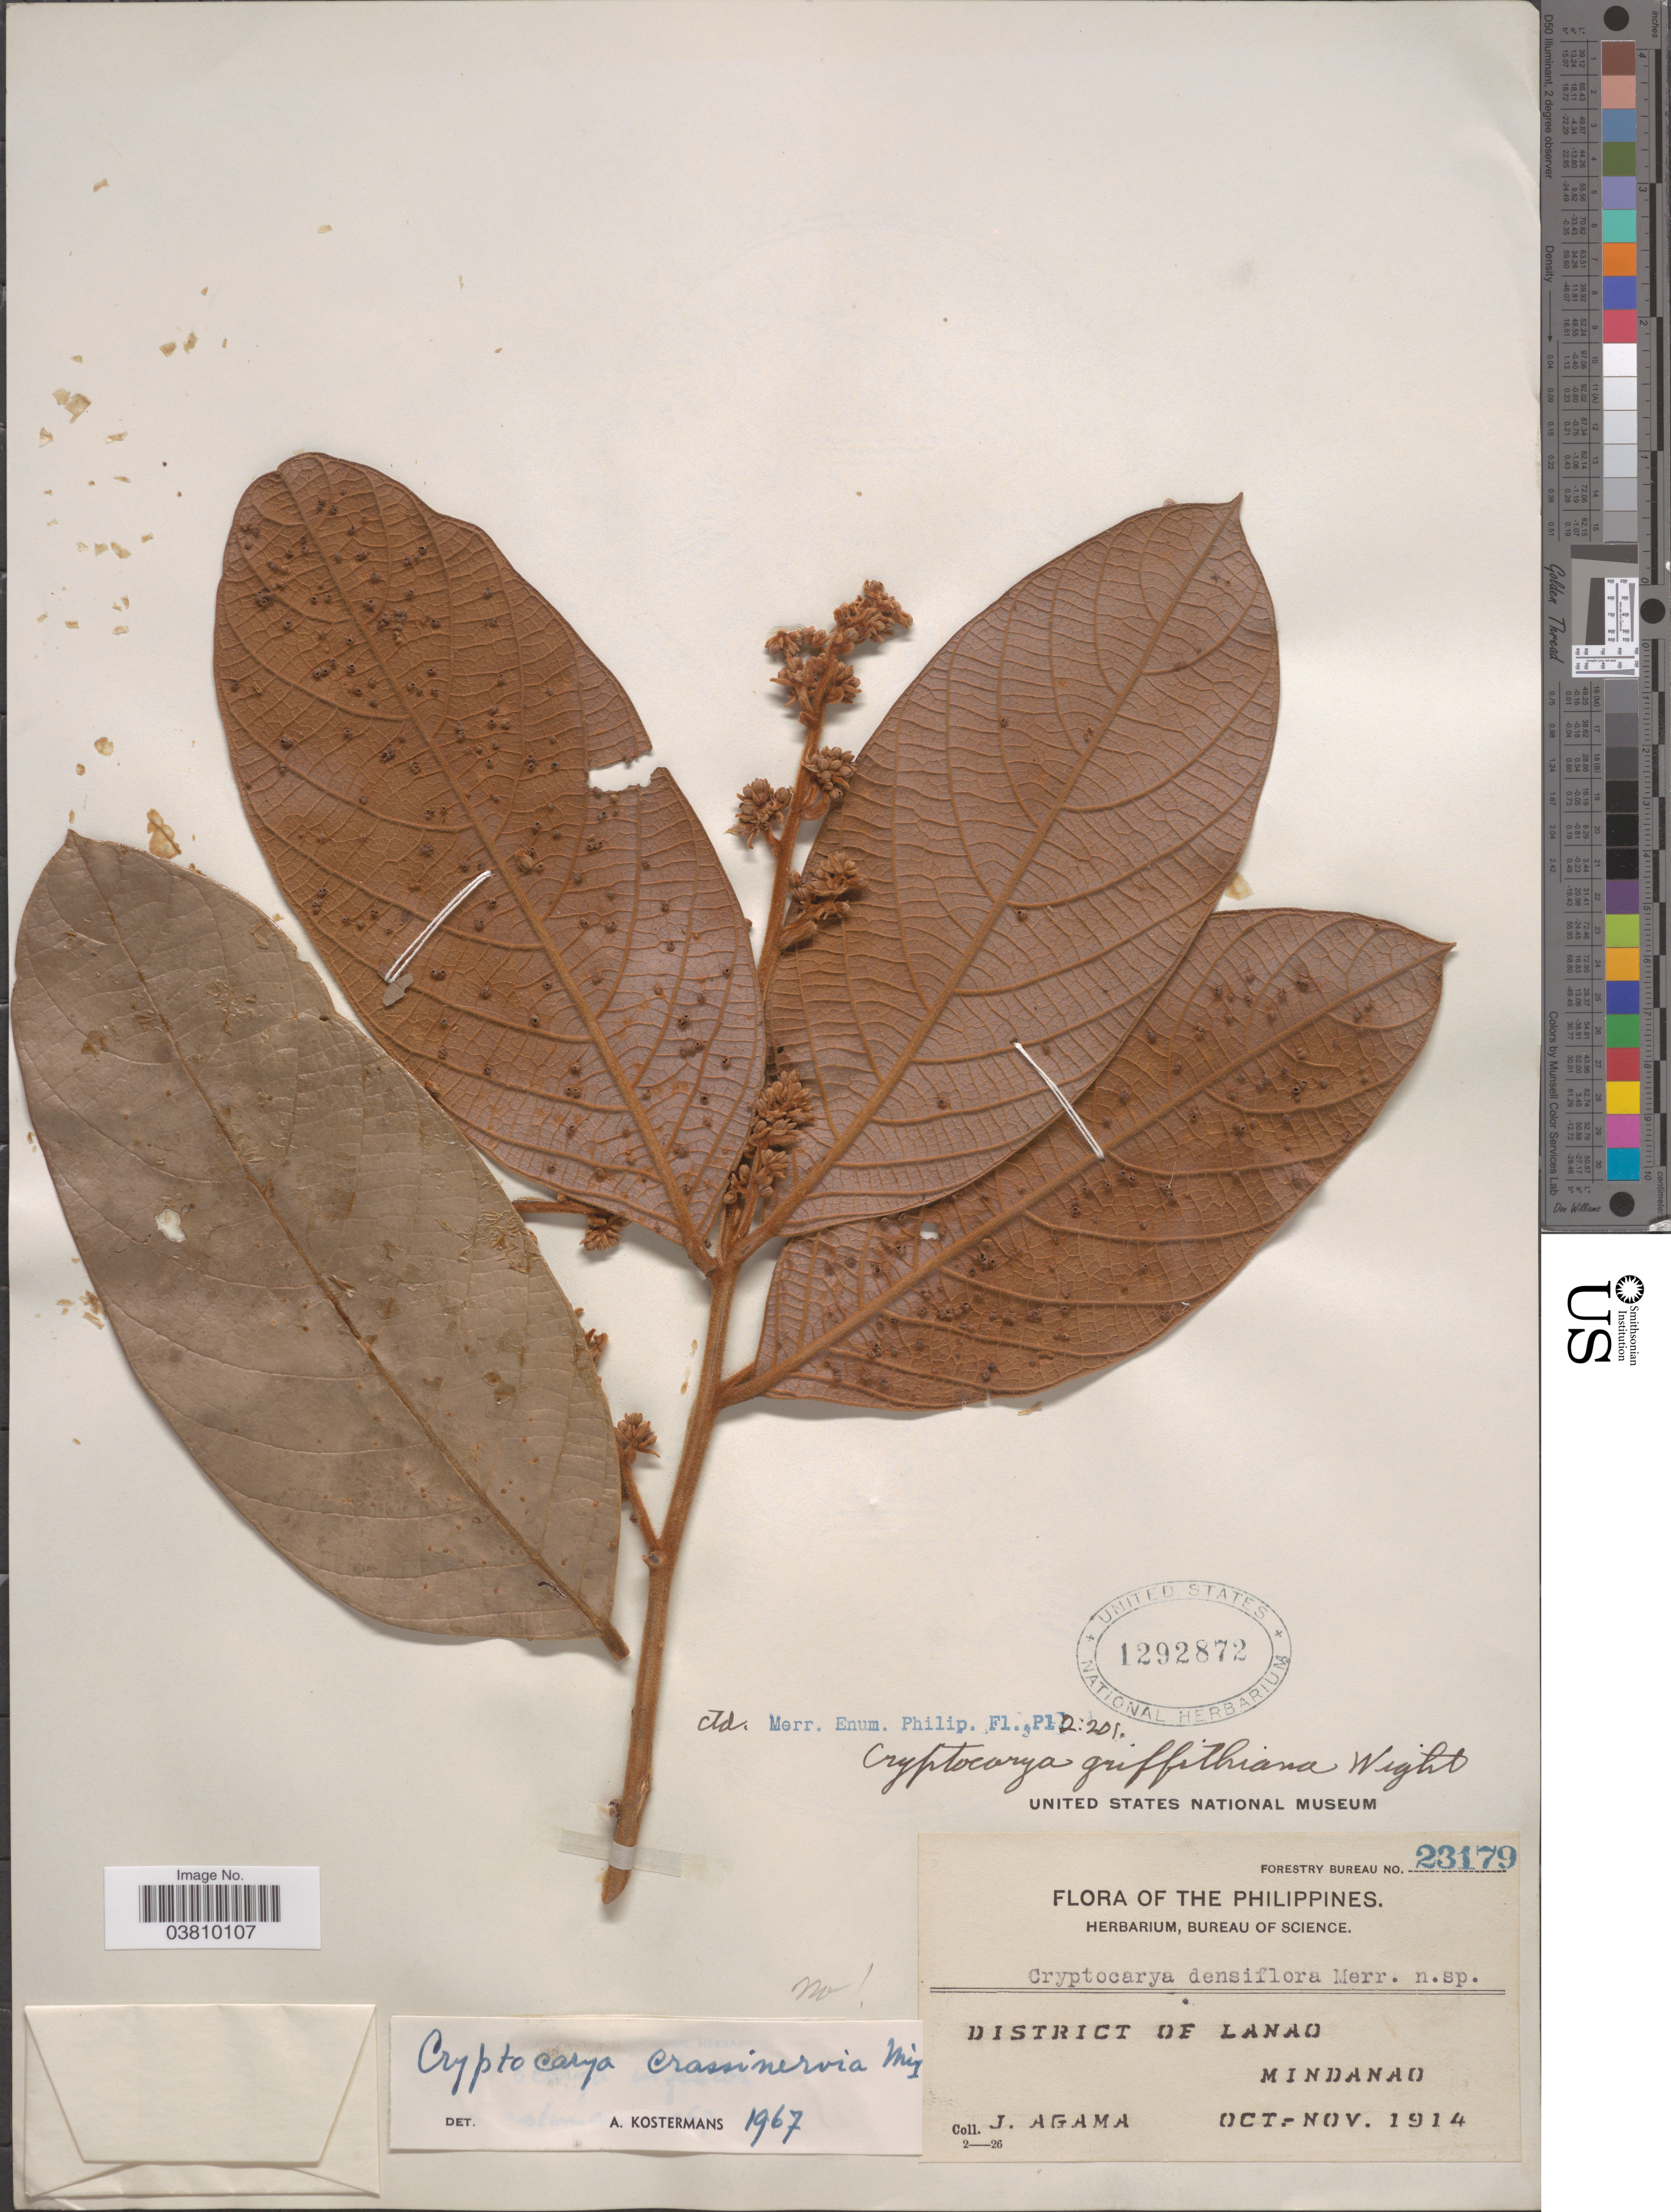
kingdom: Plantae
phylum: Tracheophyta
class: Magnoliopsida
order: Laurales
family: Lauraceae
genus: Cryptocarya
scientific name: Cryptocarya crassinervia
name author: Miq.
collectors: J. Agama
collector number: Forestry Bureau 23179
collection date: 1914-10/1914-11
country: Philippines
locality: District of Lanao, Mindanao.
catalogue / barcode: US 1292872